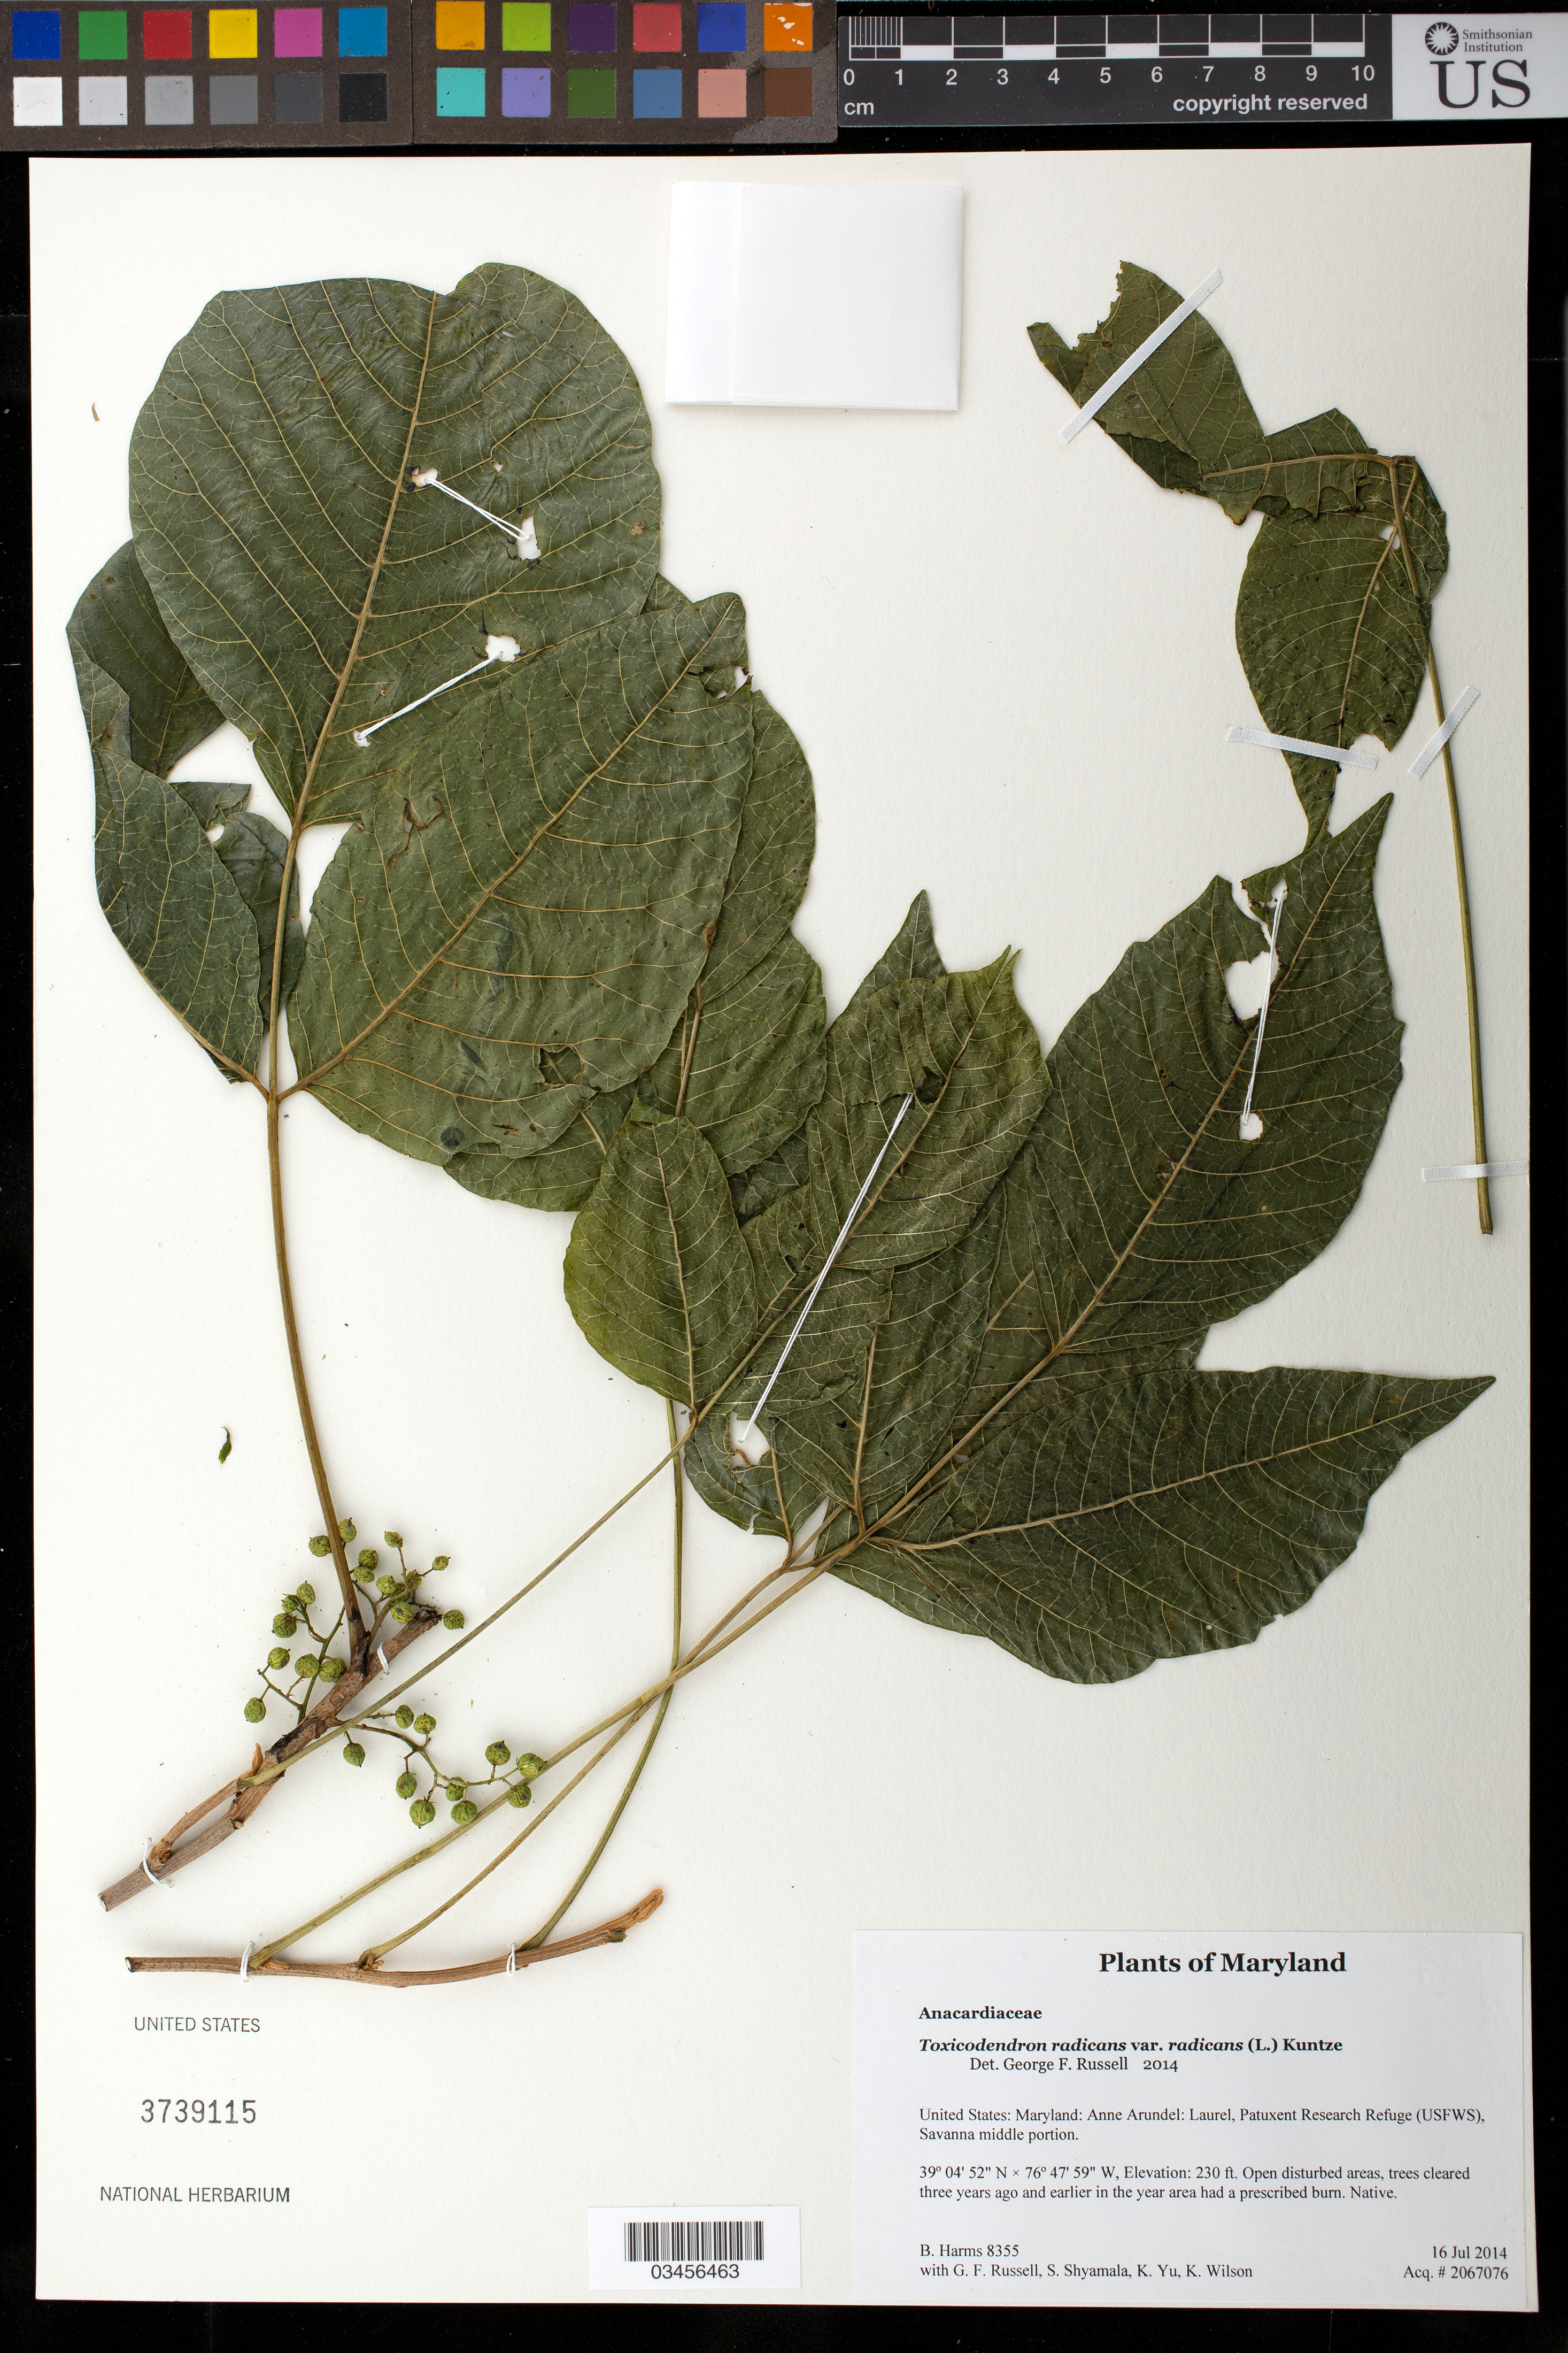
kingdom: Plantae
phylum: Tracheophyta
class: Magnoliopsida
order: Sapindales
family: Anacardiaceae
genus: Toxicodendron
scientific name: Toxicodendron radicans var. radicans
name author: (L.) Kuntze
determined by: Russell, George F., (UNITED STATES)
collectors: B. Harms, G. Russell, S. Shyamala, K. Yu & K. Wilson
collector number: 8355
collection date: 2014-07-16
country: United States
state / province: Maryland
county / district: Anne Arundel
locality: Laurel, Patuxent Research Refuge (USFWS), Savanna middle portion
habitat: Open disturbed areas, trees cleared three years ago and earlier in the year area had a prescribed burn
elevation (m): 70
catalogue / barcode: US 3739115